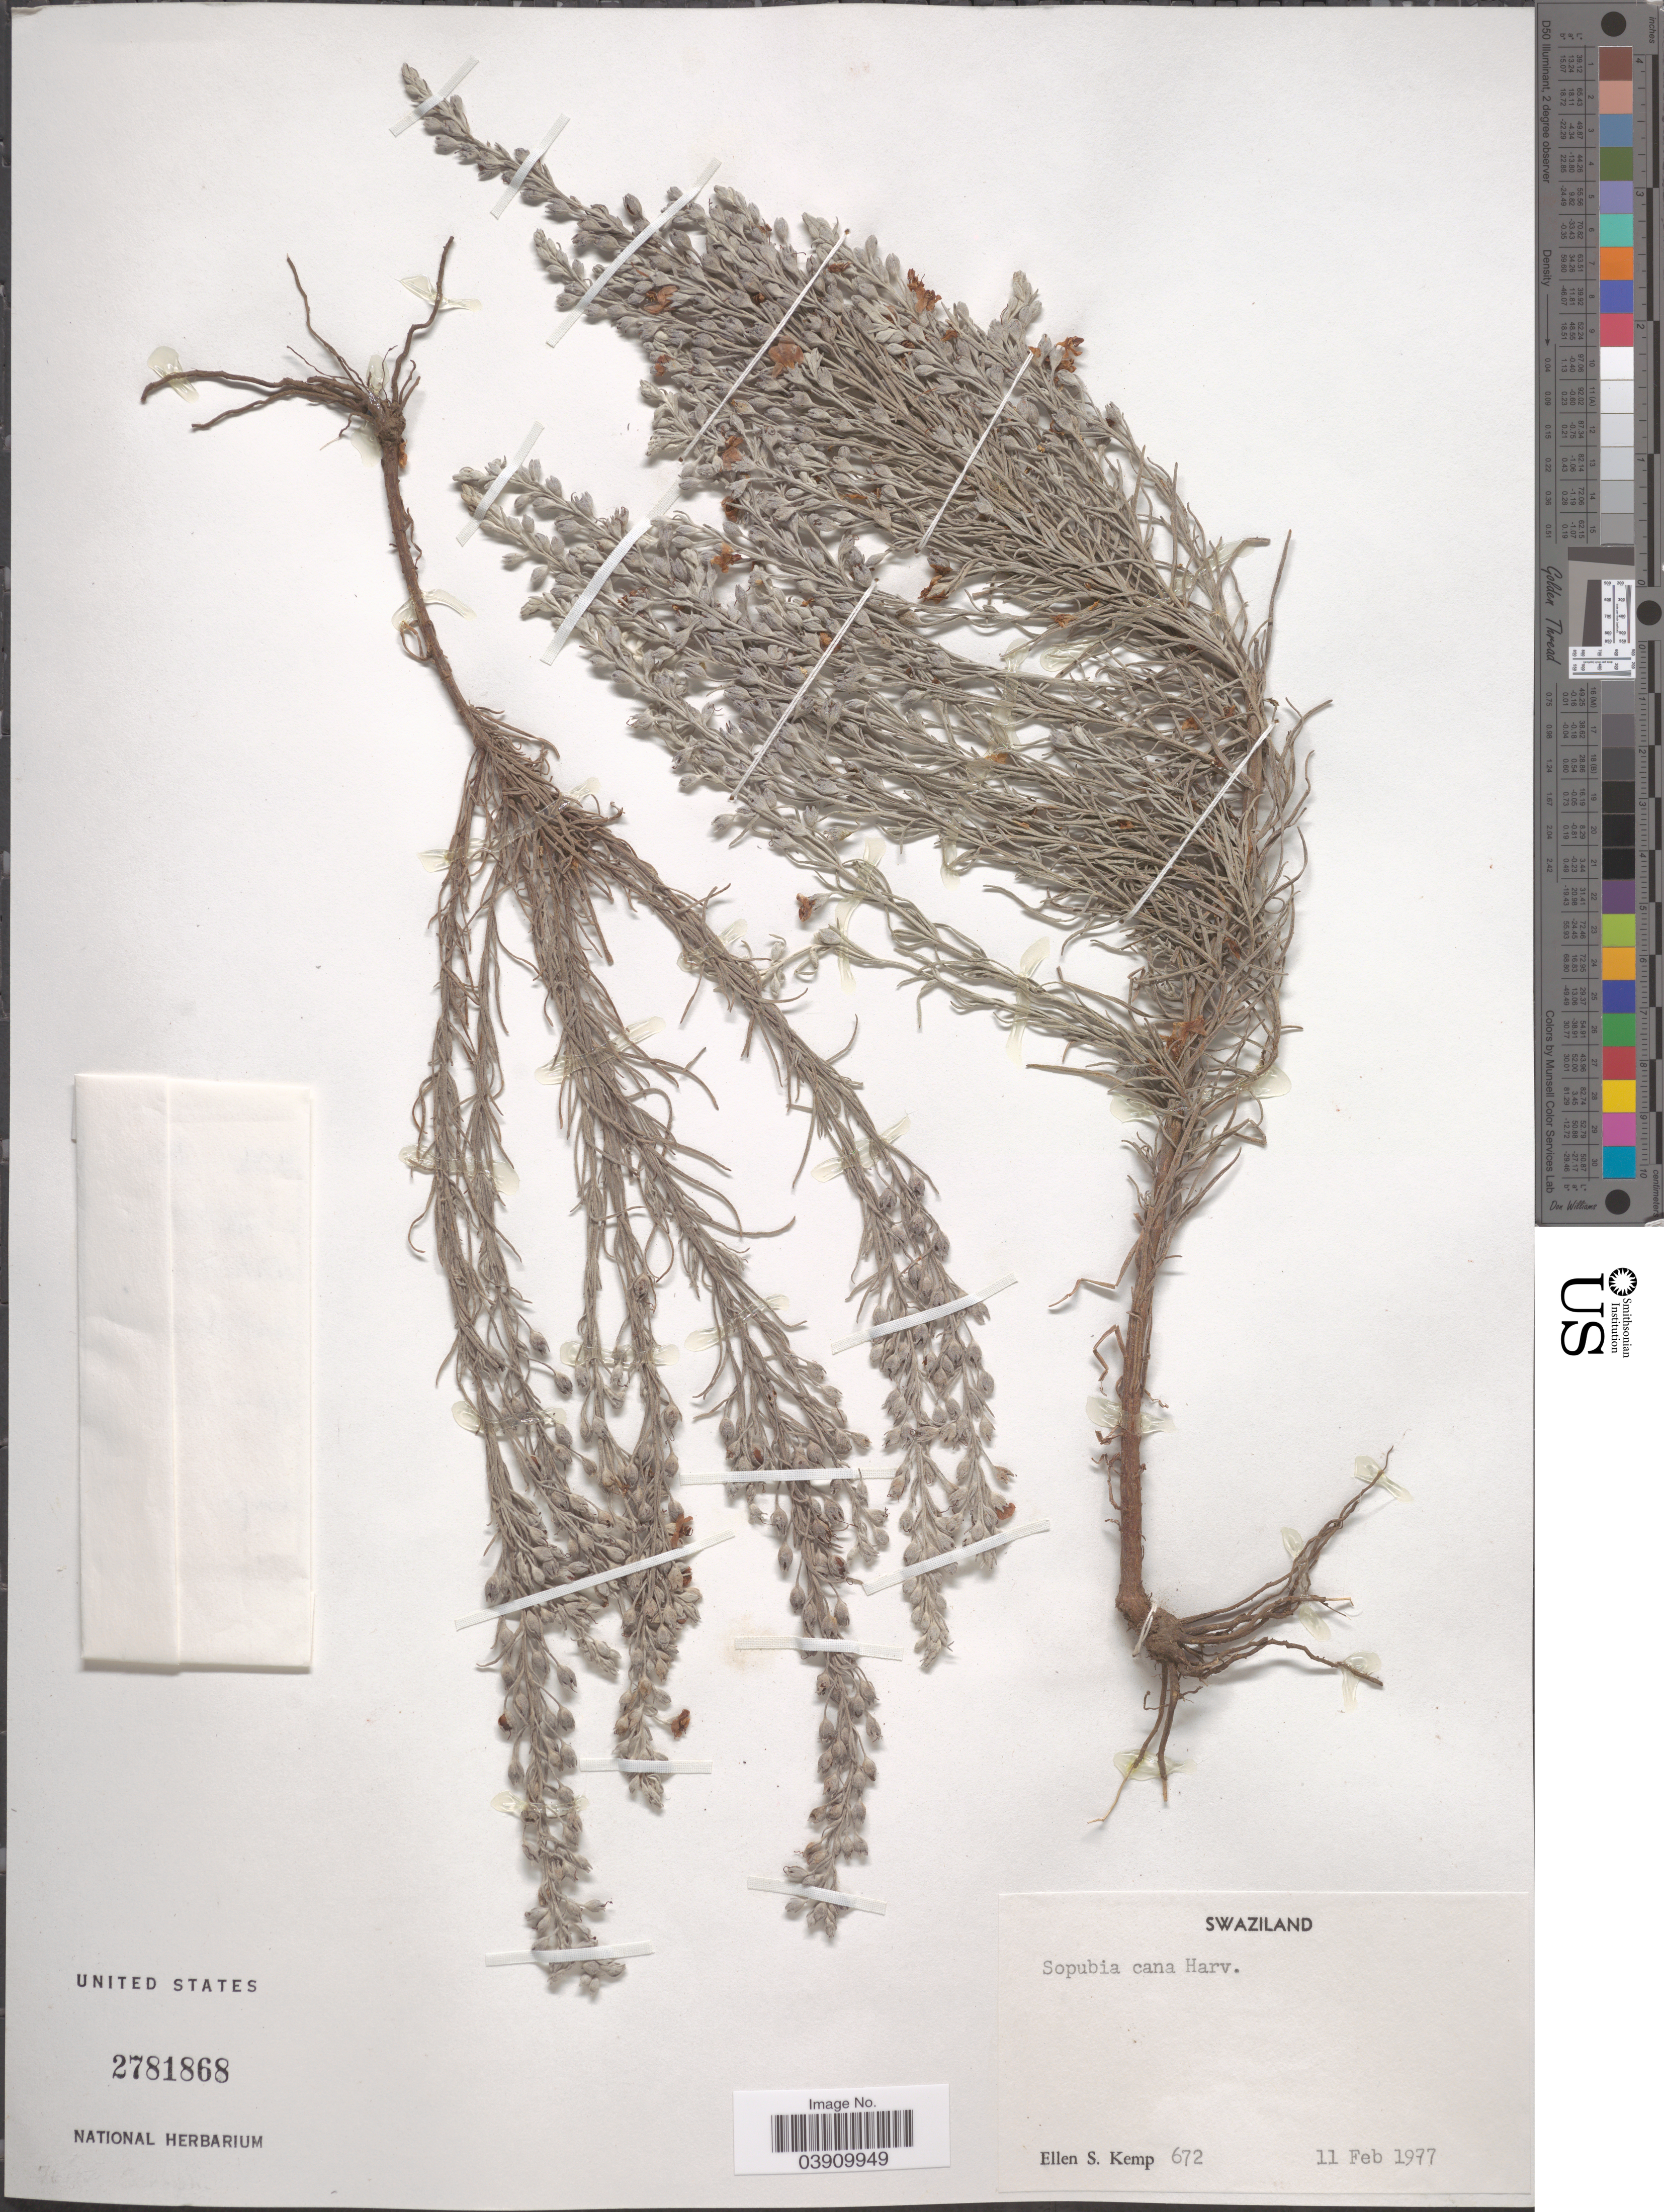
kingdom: Plantae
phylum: Tracheophyta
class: Magnoliopsida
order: Lamiales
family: Orobanchaceae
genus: Sopubia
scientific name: Sopubia cana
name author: Harv.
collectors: E. S. Kemp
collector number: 672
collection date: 1977-02-11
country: Eswatini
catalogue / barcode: US 2781868